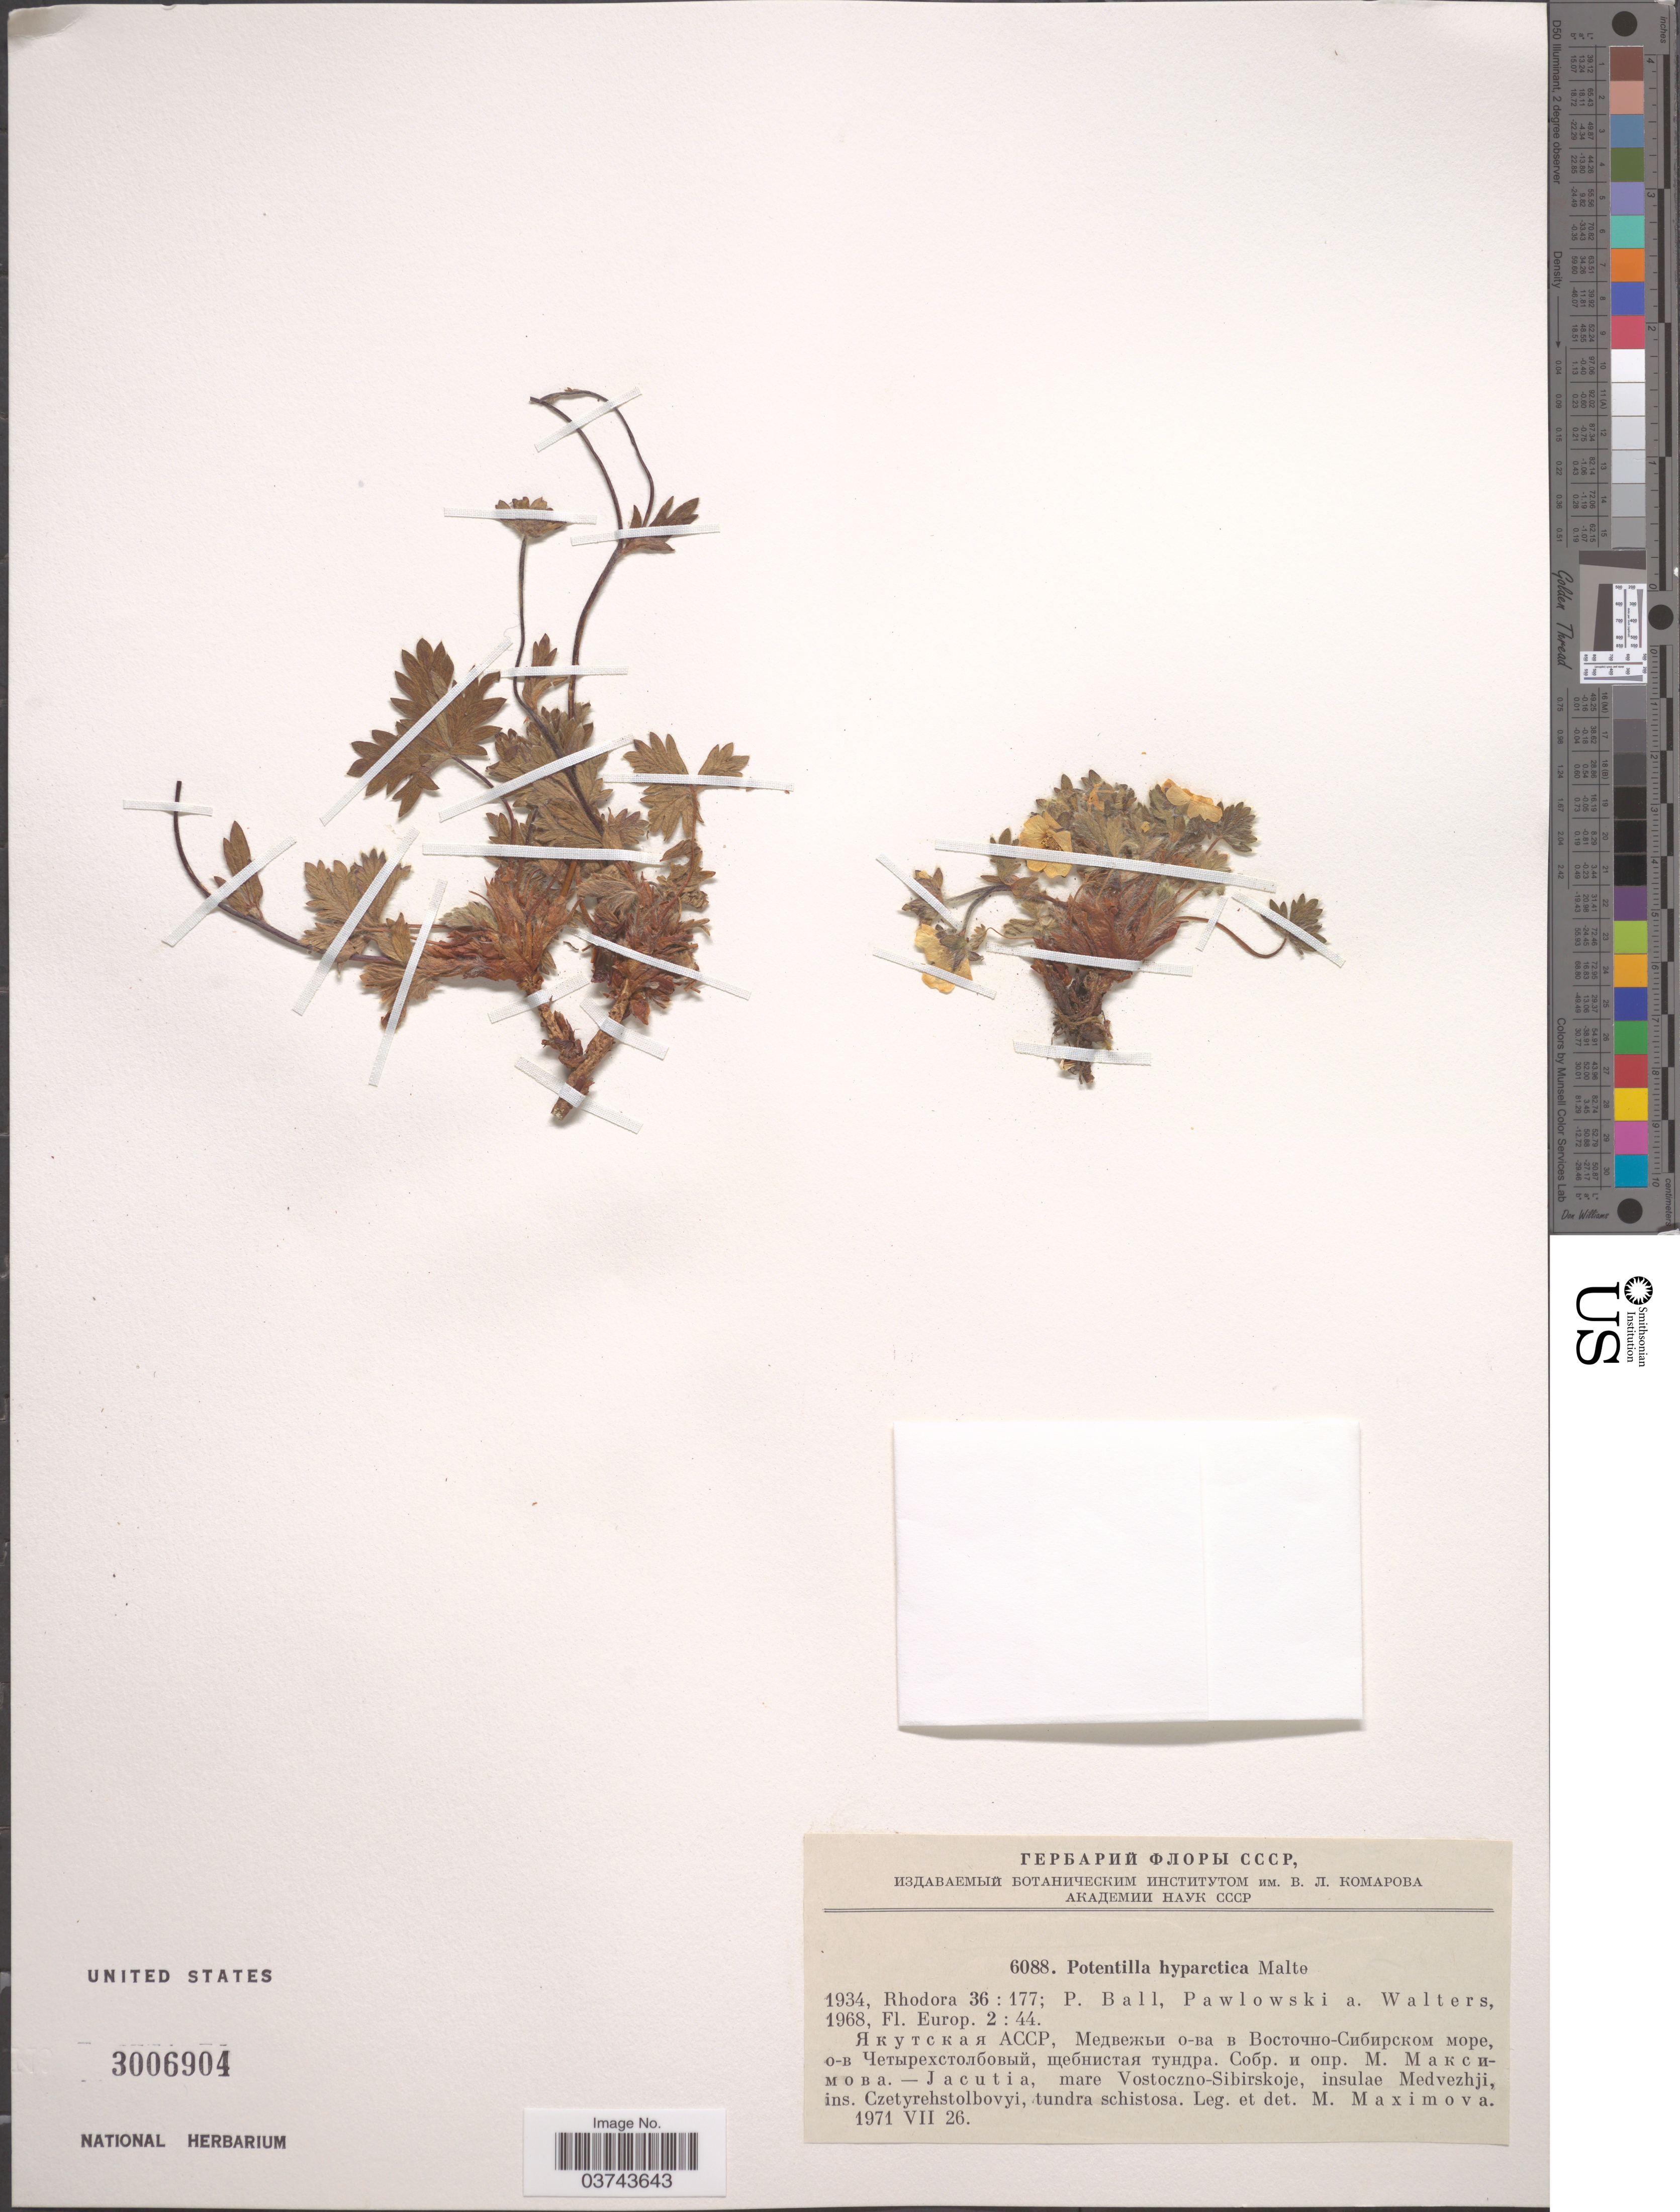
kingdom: Plantae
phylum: Tracheophyta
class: Magnoliopsida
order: Rosales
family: Rosaceae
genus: Potentilla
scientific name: Potentilla hyparctica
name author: Malte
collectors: M. Maximova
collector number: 6088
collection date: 1971-07-26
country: Russian Federation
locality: Jacutia, mare Vostoczno-Sibirskoje, insulae Medvezhji, ins. Czetyrehstolbovyi, tundra schistosa.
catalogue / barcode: US 3006904